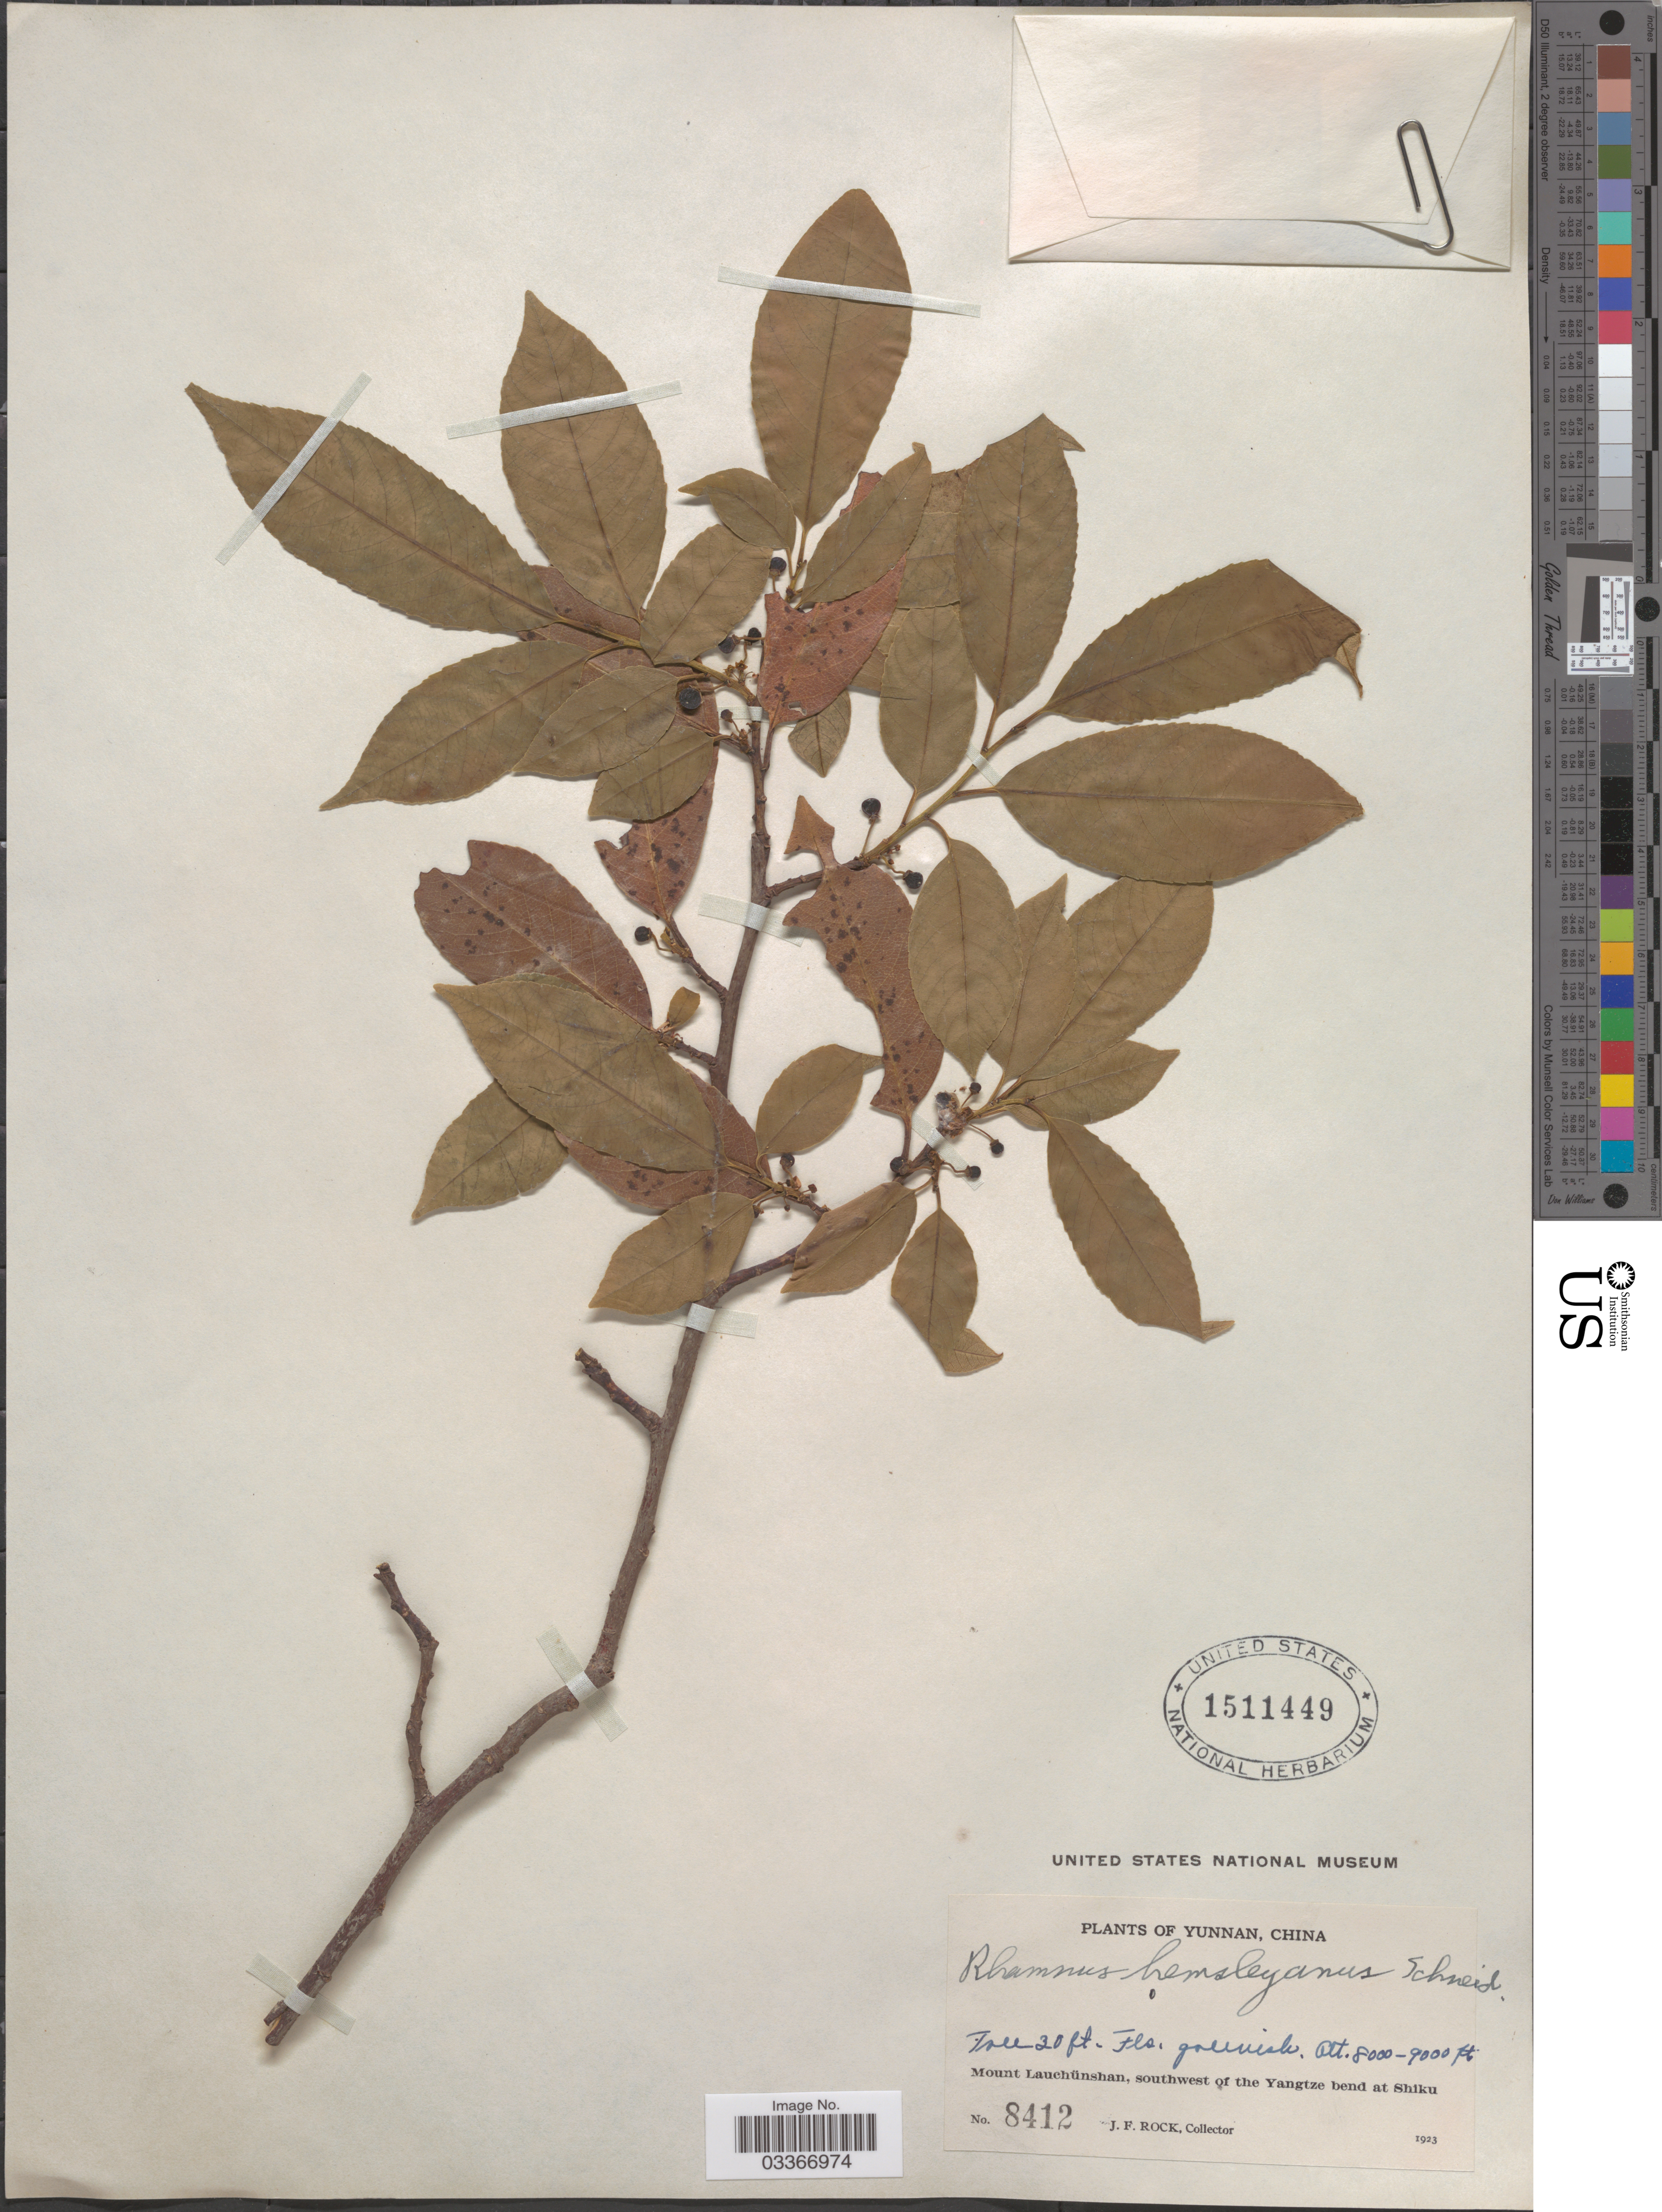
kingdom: Plantae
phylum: Tracheophyta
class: Magnoliopsida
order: Rosales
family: Rhamnaceae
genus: Rhamnus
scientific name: Rhamnus hemsleyanus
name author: C.K. Schneid.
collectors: J. Rock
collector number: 8412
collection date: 1923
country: China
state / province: Yunnan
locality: Mount Lauchünshan, southwest of the Yangtze bend at Shiku.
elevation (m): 2438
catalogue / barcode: US 1511449